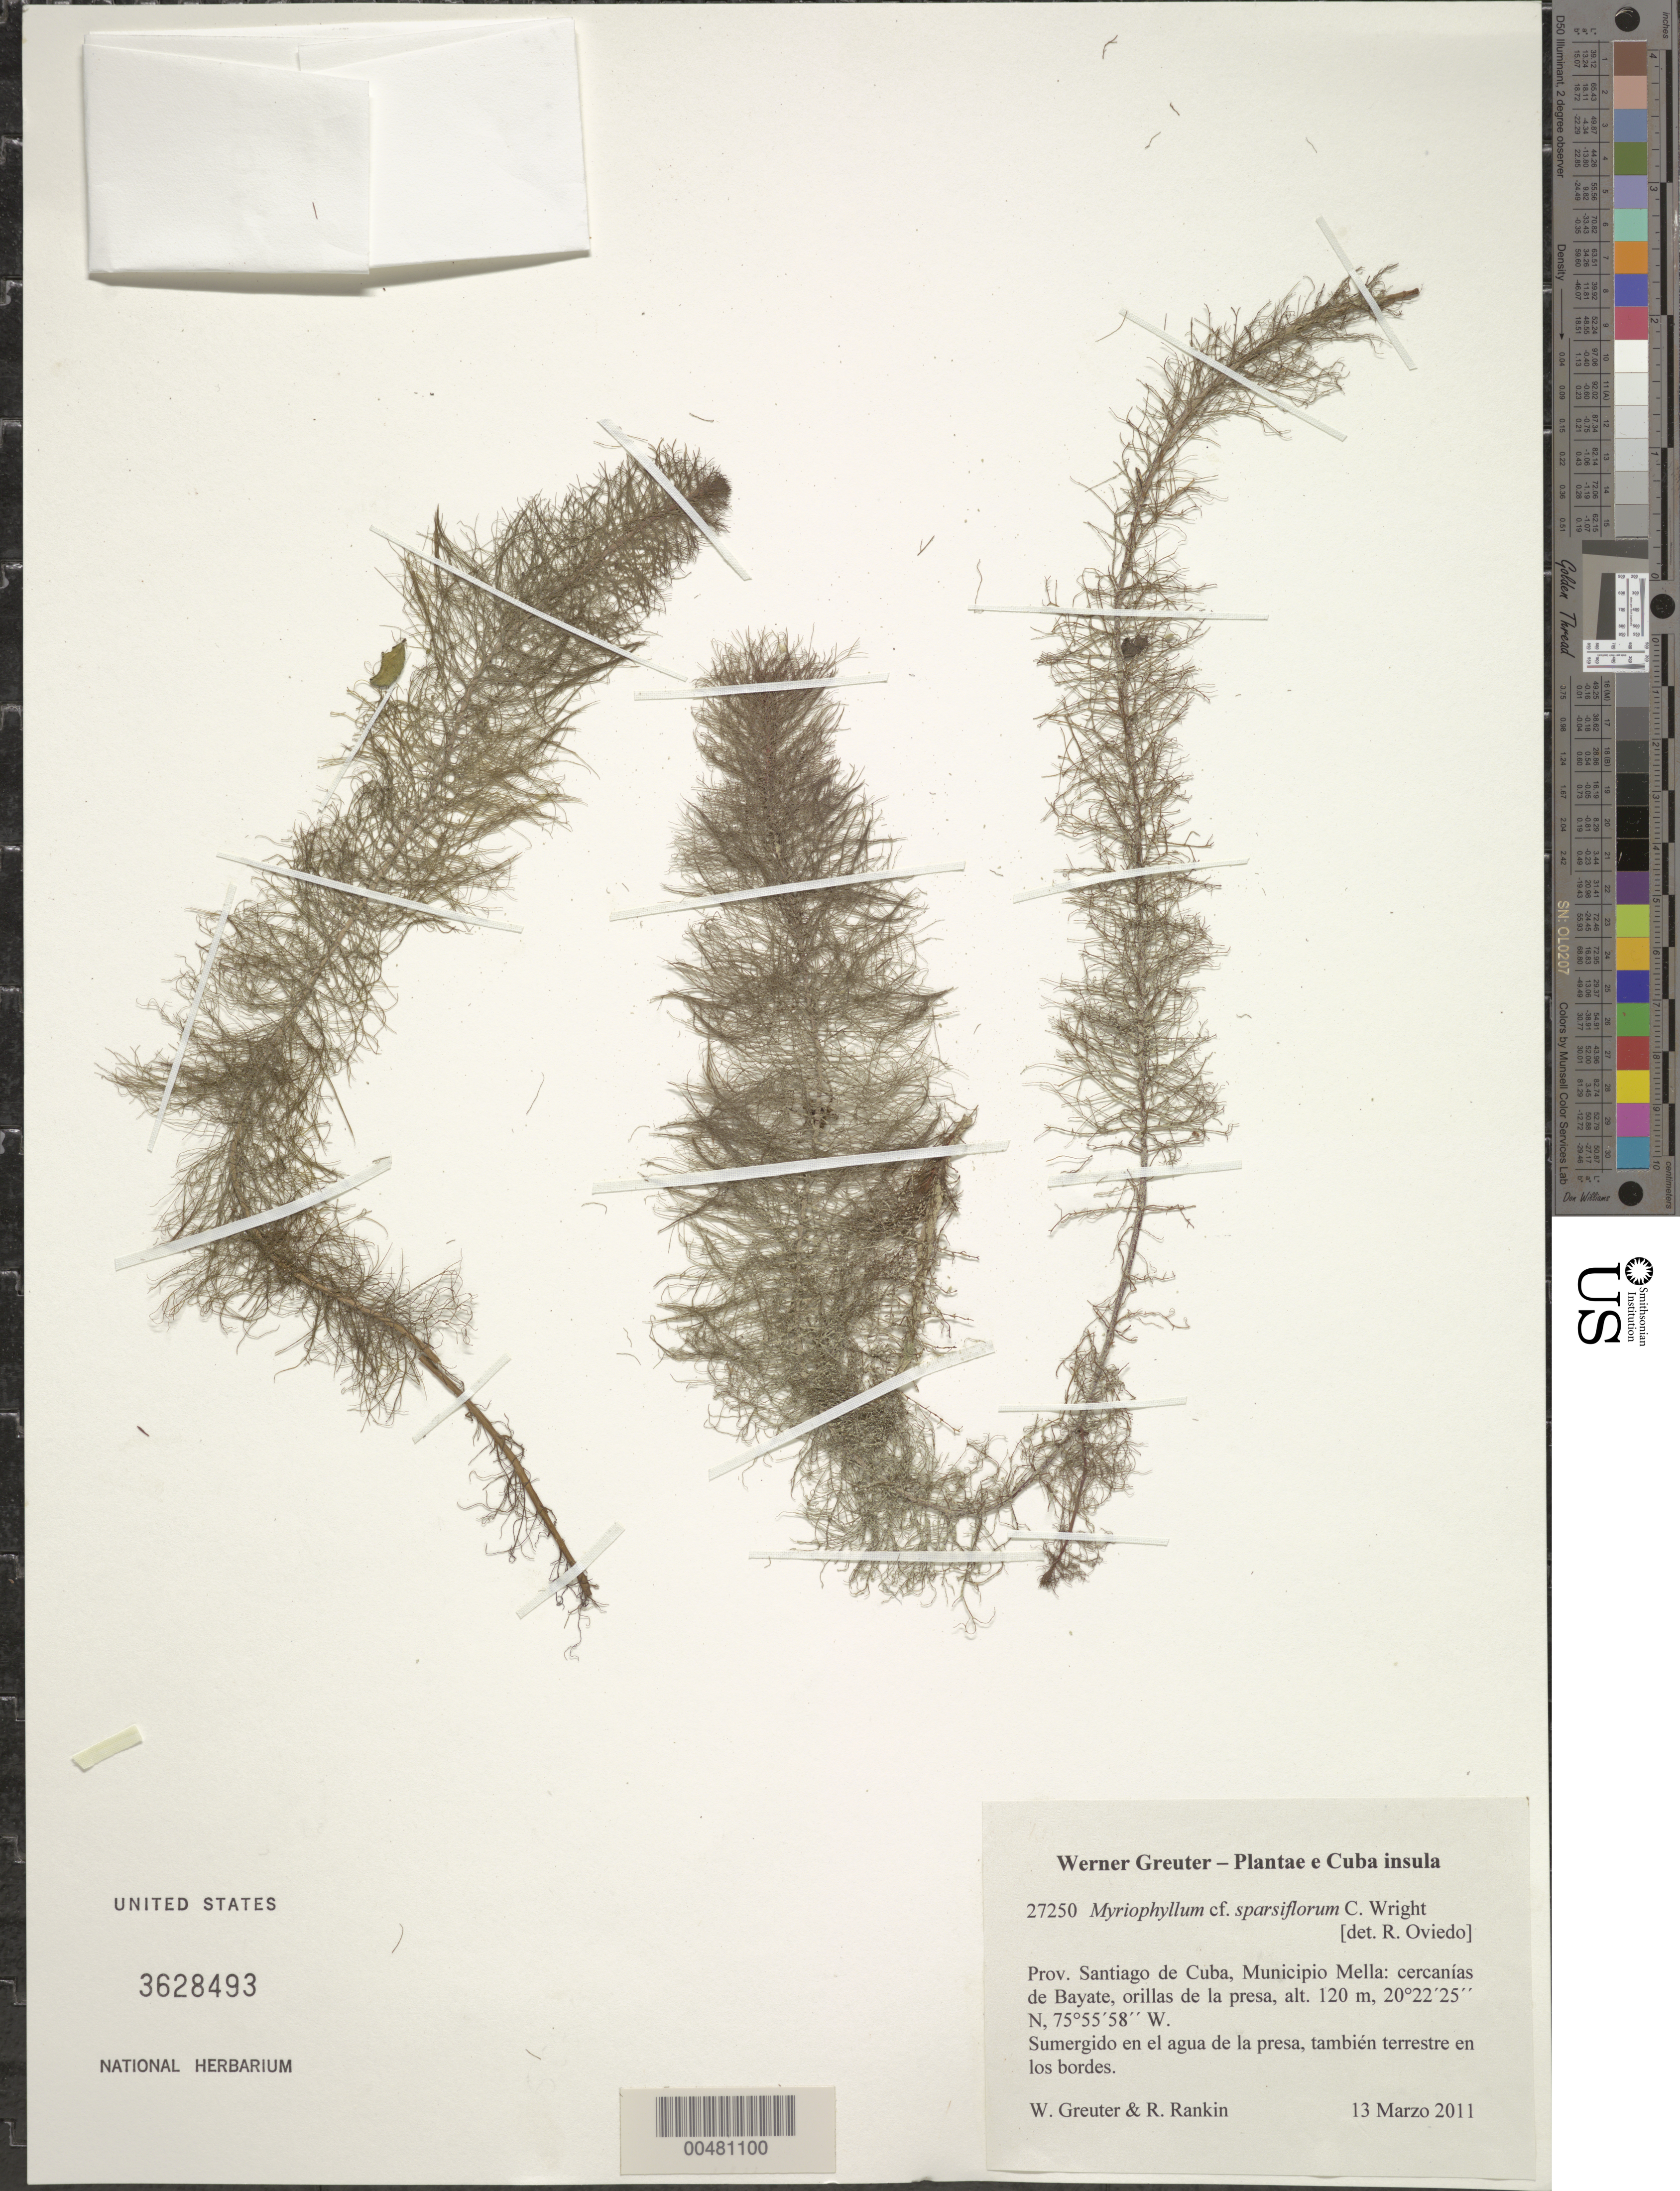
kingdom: Plantae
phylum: Tracheophyta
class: Magnoliopsida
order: Saxifragales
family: Haloragaceae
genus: Myriophyllum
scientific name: Myriophyllum sparsiflorum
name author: C. Wright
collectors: W. R. Greuter & R. Rankin Rodriguez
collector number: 27250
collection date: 2011-03-13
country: Cuba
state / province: Santiago de Cuba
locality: Mun. Mella, cercanías de Bayate.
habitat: Orillas de la presa, también terrestre en los bordes.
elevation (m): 120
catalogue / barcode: US 3628493